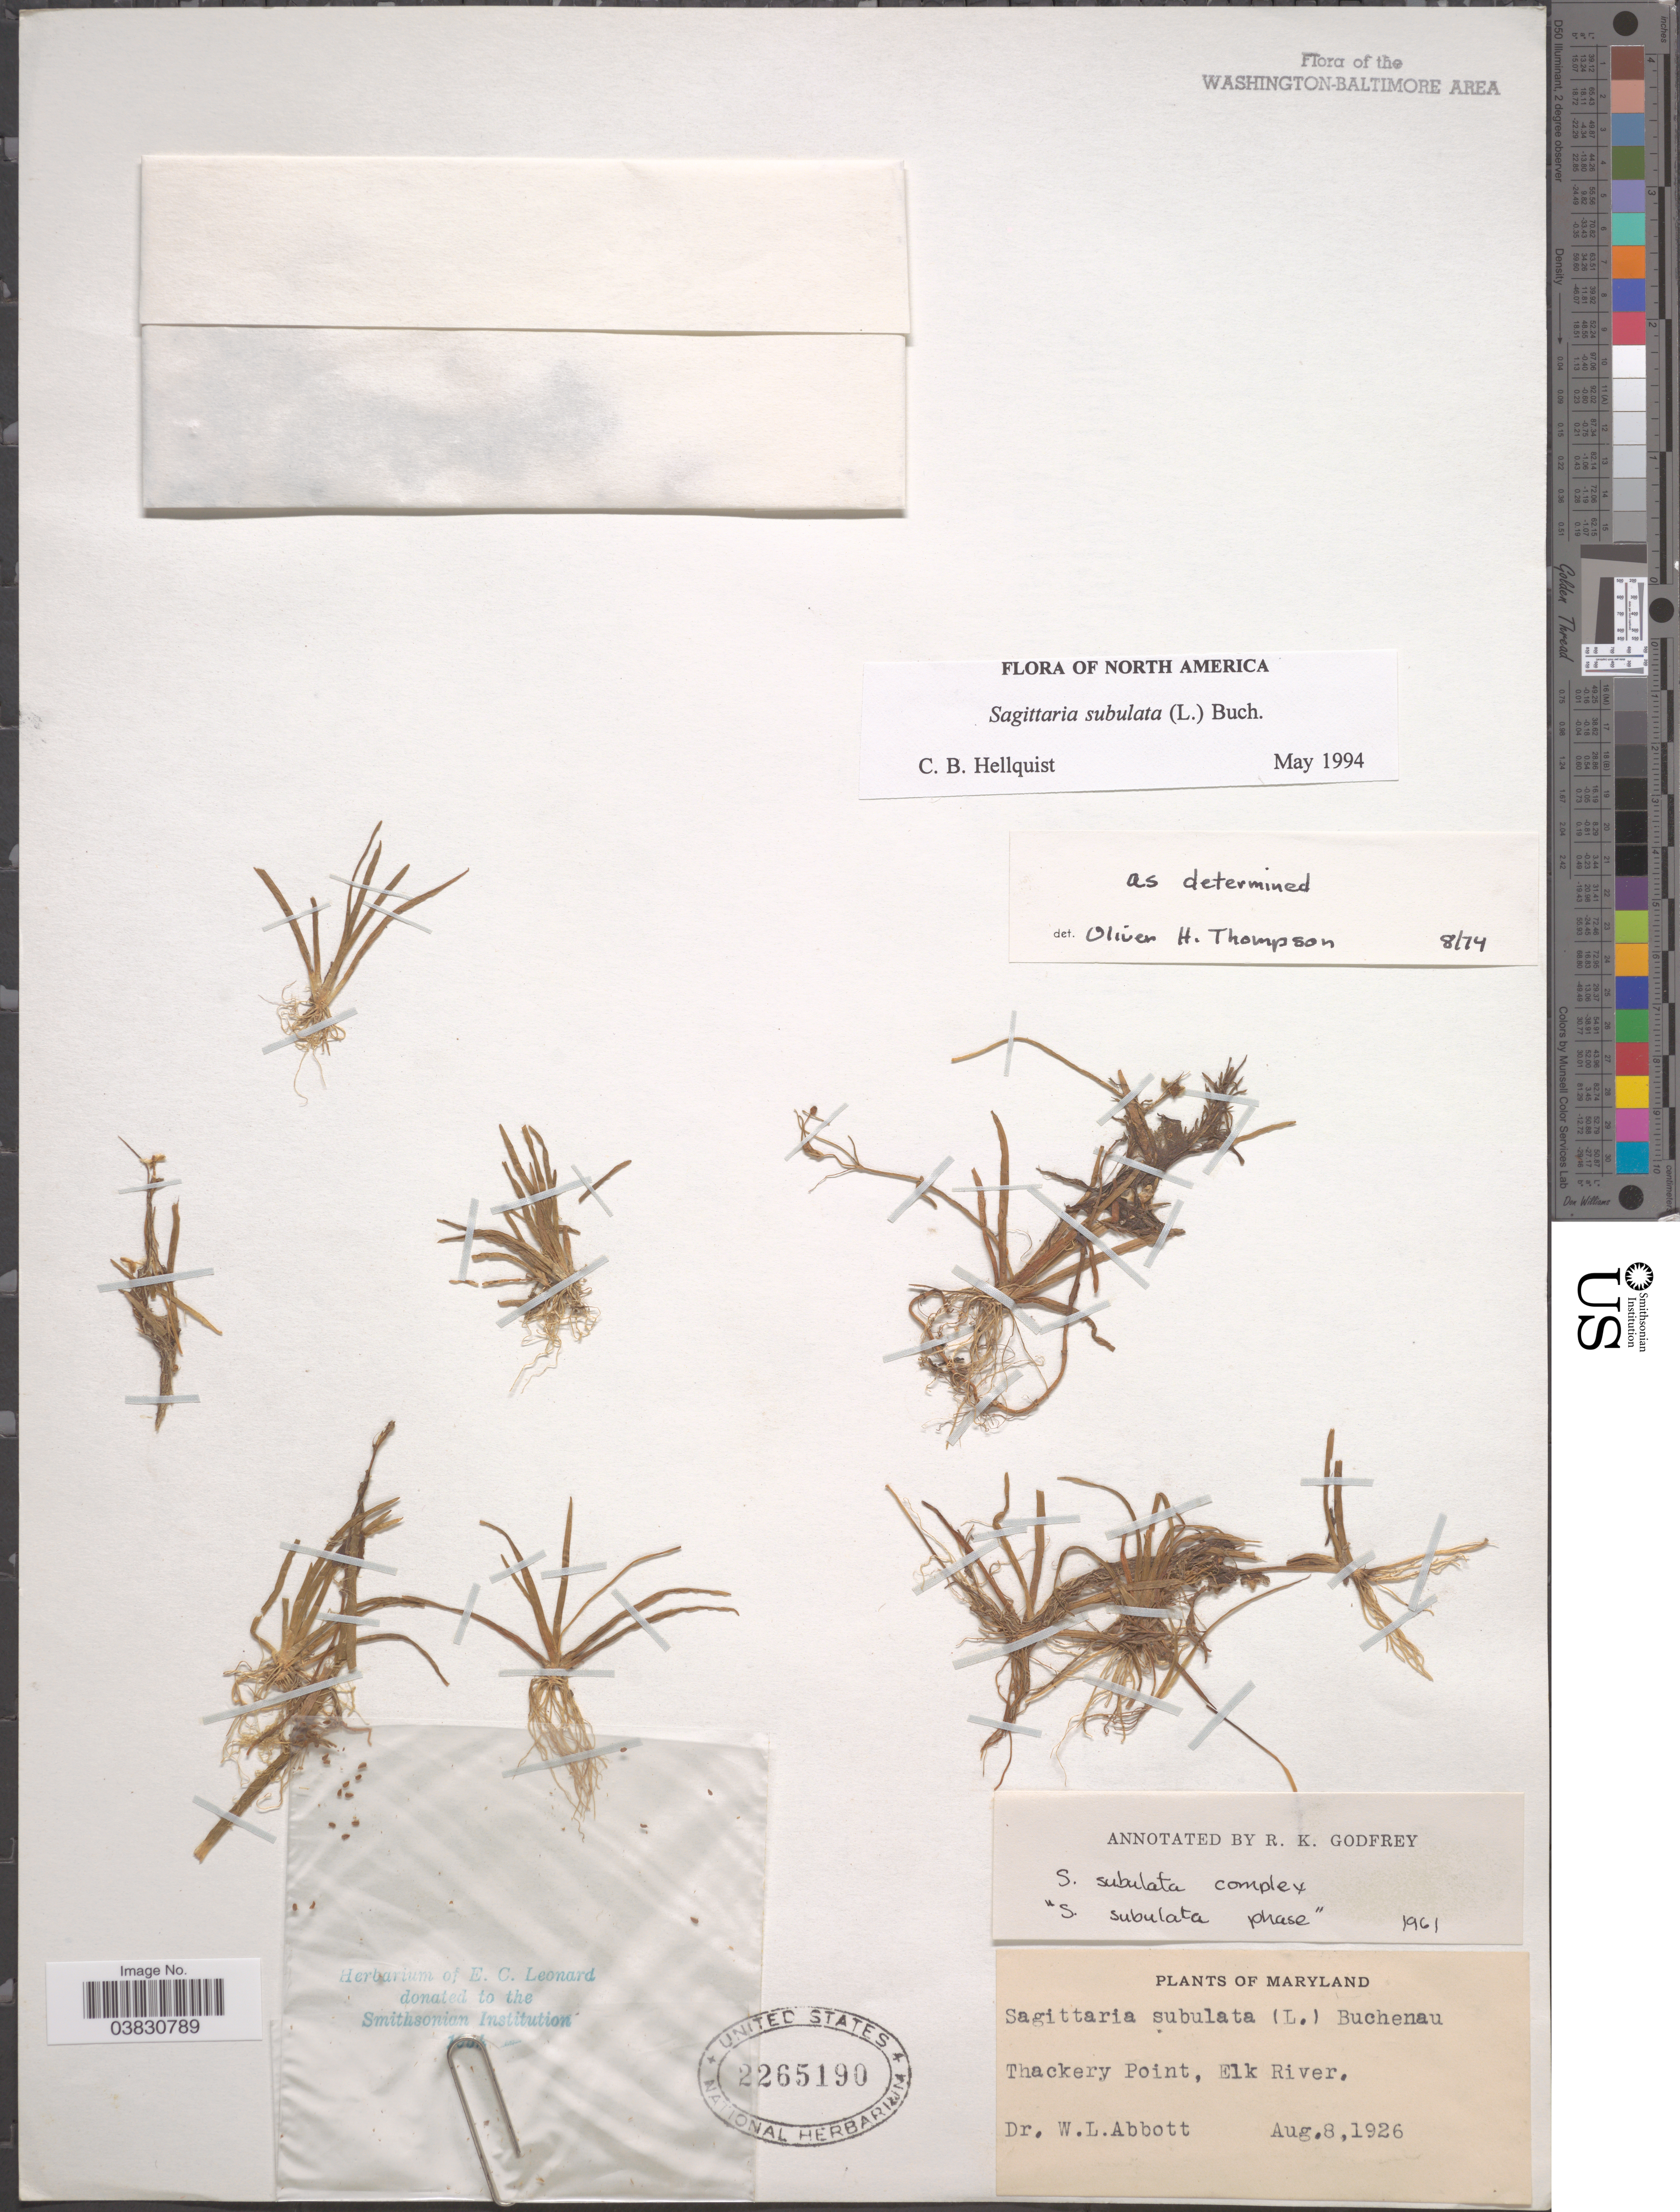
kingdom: Plantae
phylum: Tracheophyta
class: Liliopsida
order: Alismatales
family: Alismataceae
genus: Sagittaria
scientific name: Sagittaria subulata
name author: (L.) Buchenau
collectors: W. L. Abbott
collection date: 1926-08-08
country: United States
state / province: Maryland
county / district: Cecil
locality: Thackery Point, Elk River.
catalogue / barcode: US 2265190